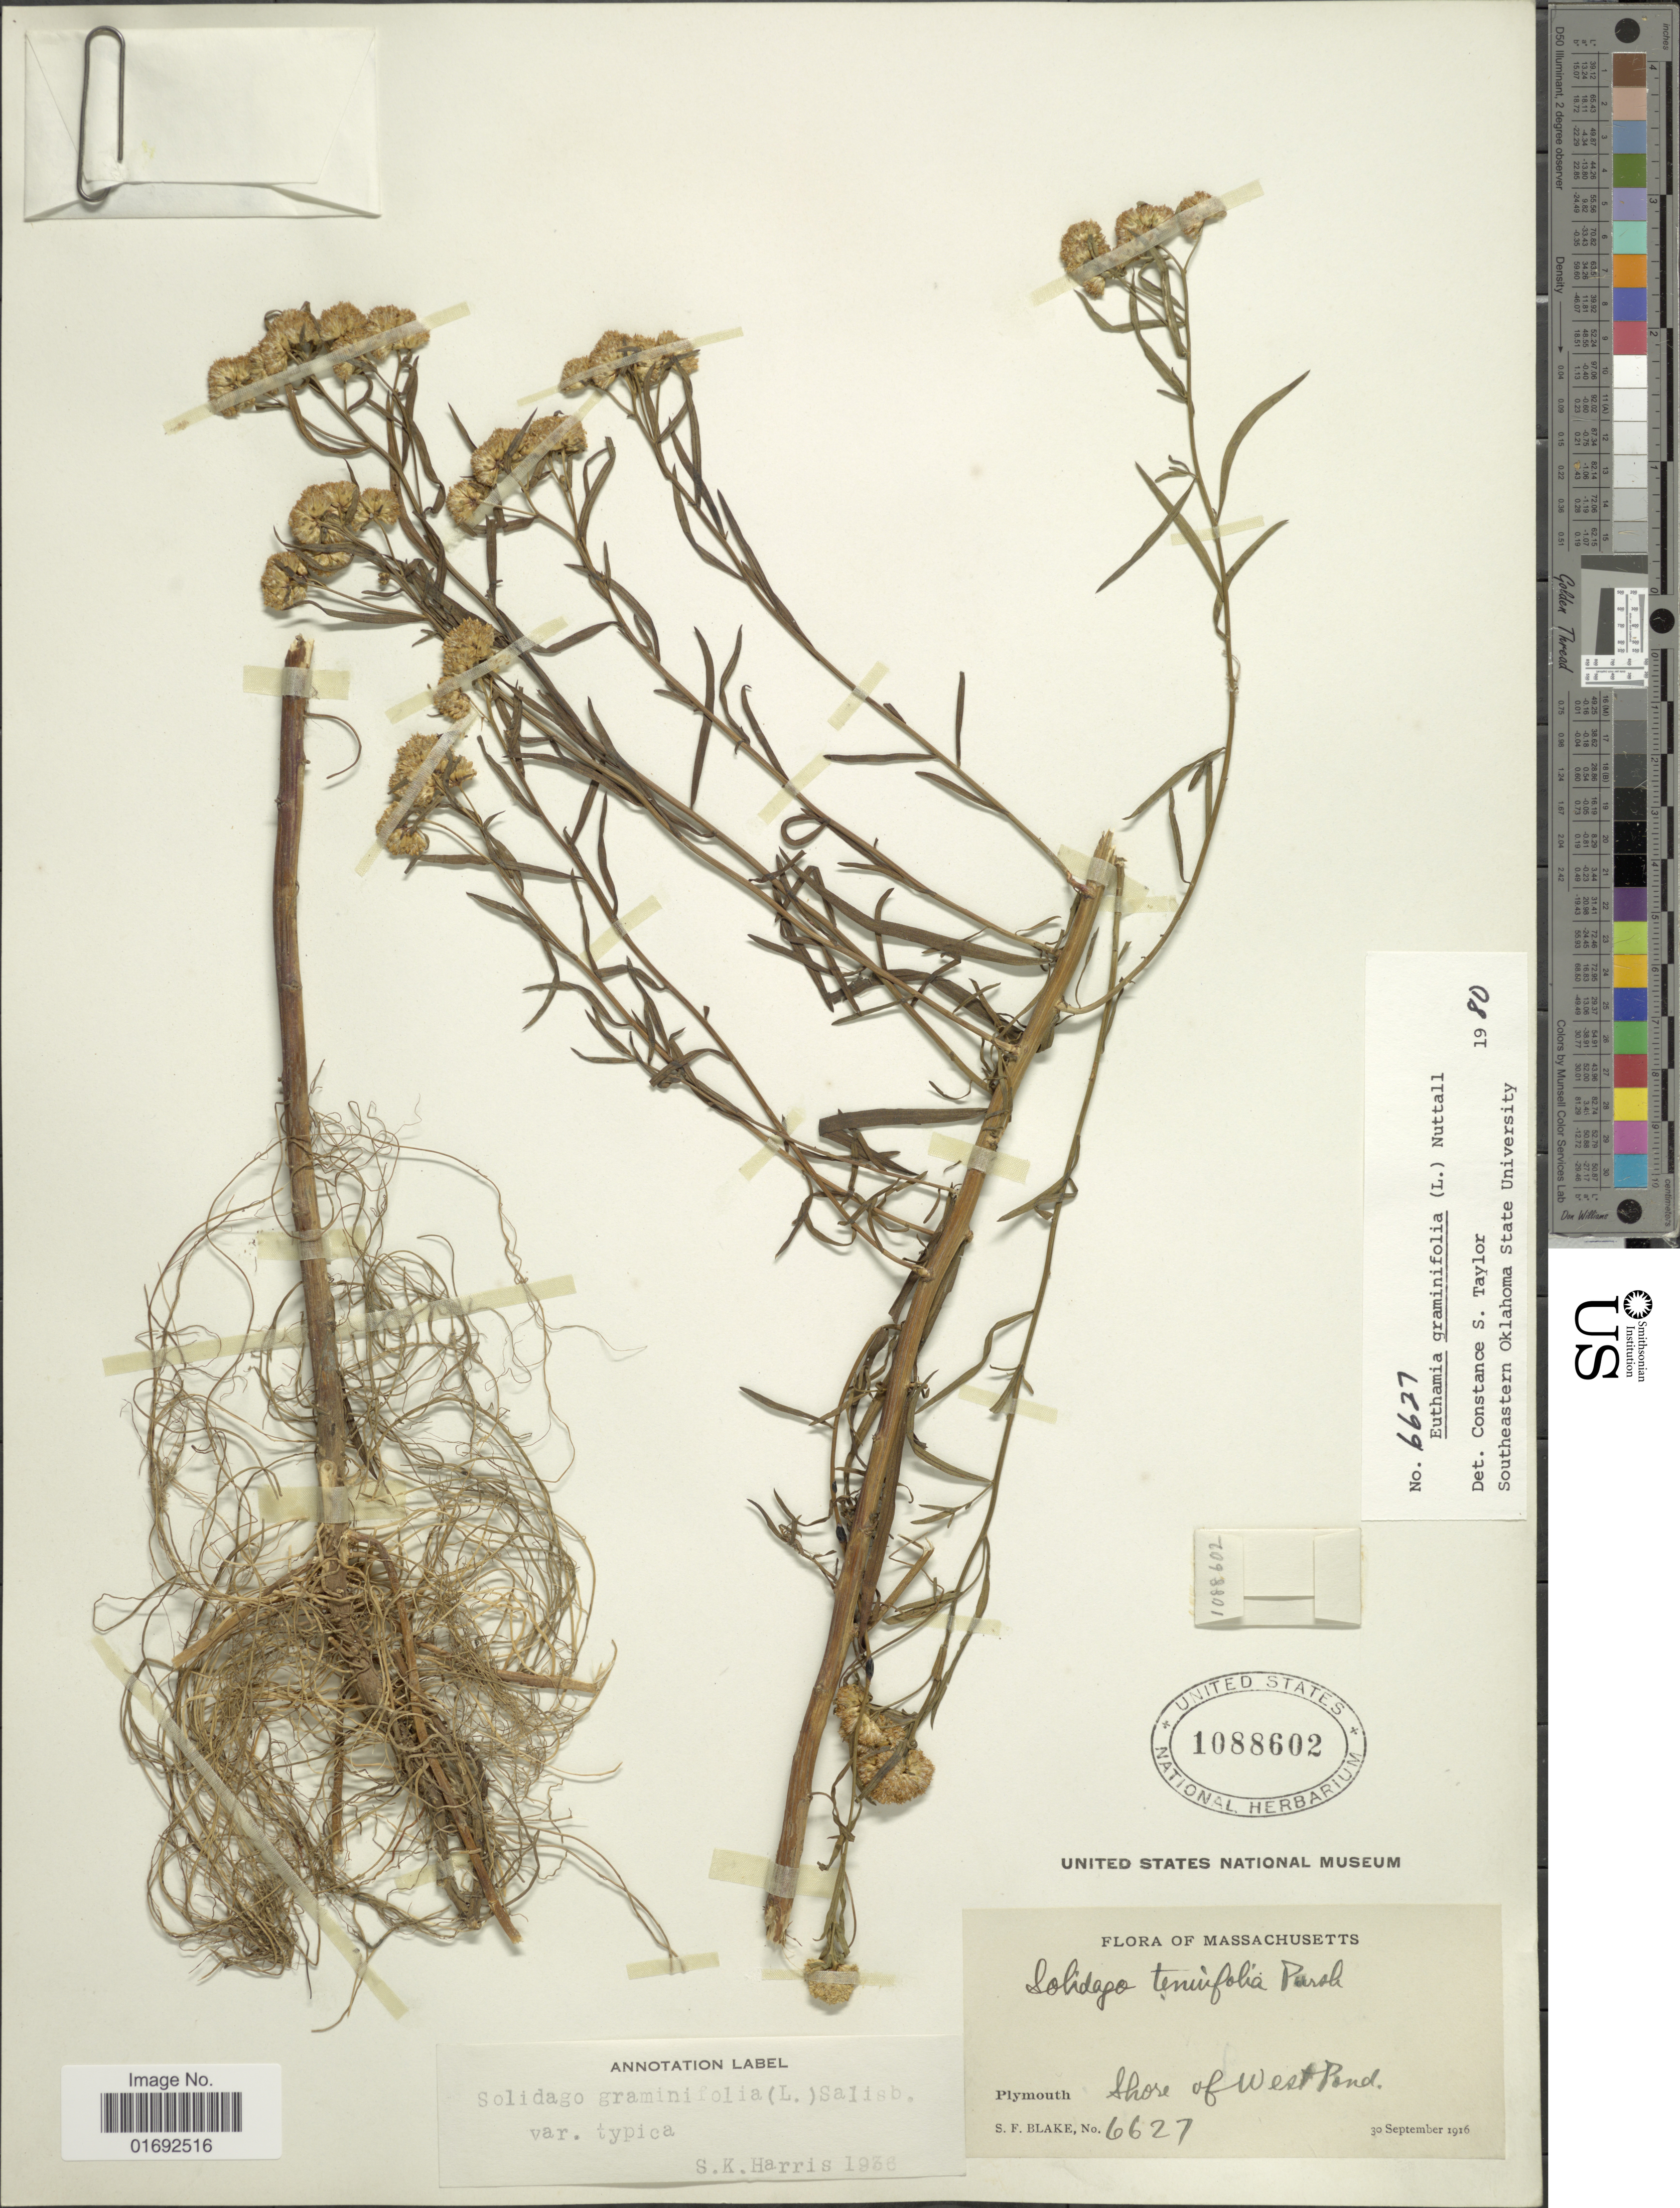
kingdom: Plantae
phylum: Tracheophyta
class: Magnoliopsida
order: Asterales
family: Asteraceae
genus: Euthamia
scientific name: Euthamia graminifolia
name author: (L.) Nutt.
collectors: S. Blake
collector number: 6627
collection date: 1916-09-30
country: United States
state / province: Massachusetts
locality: Plymouth, shore of West Pond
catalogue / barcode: US 1088602